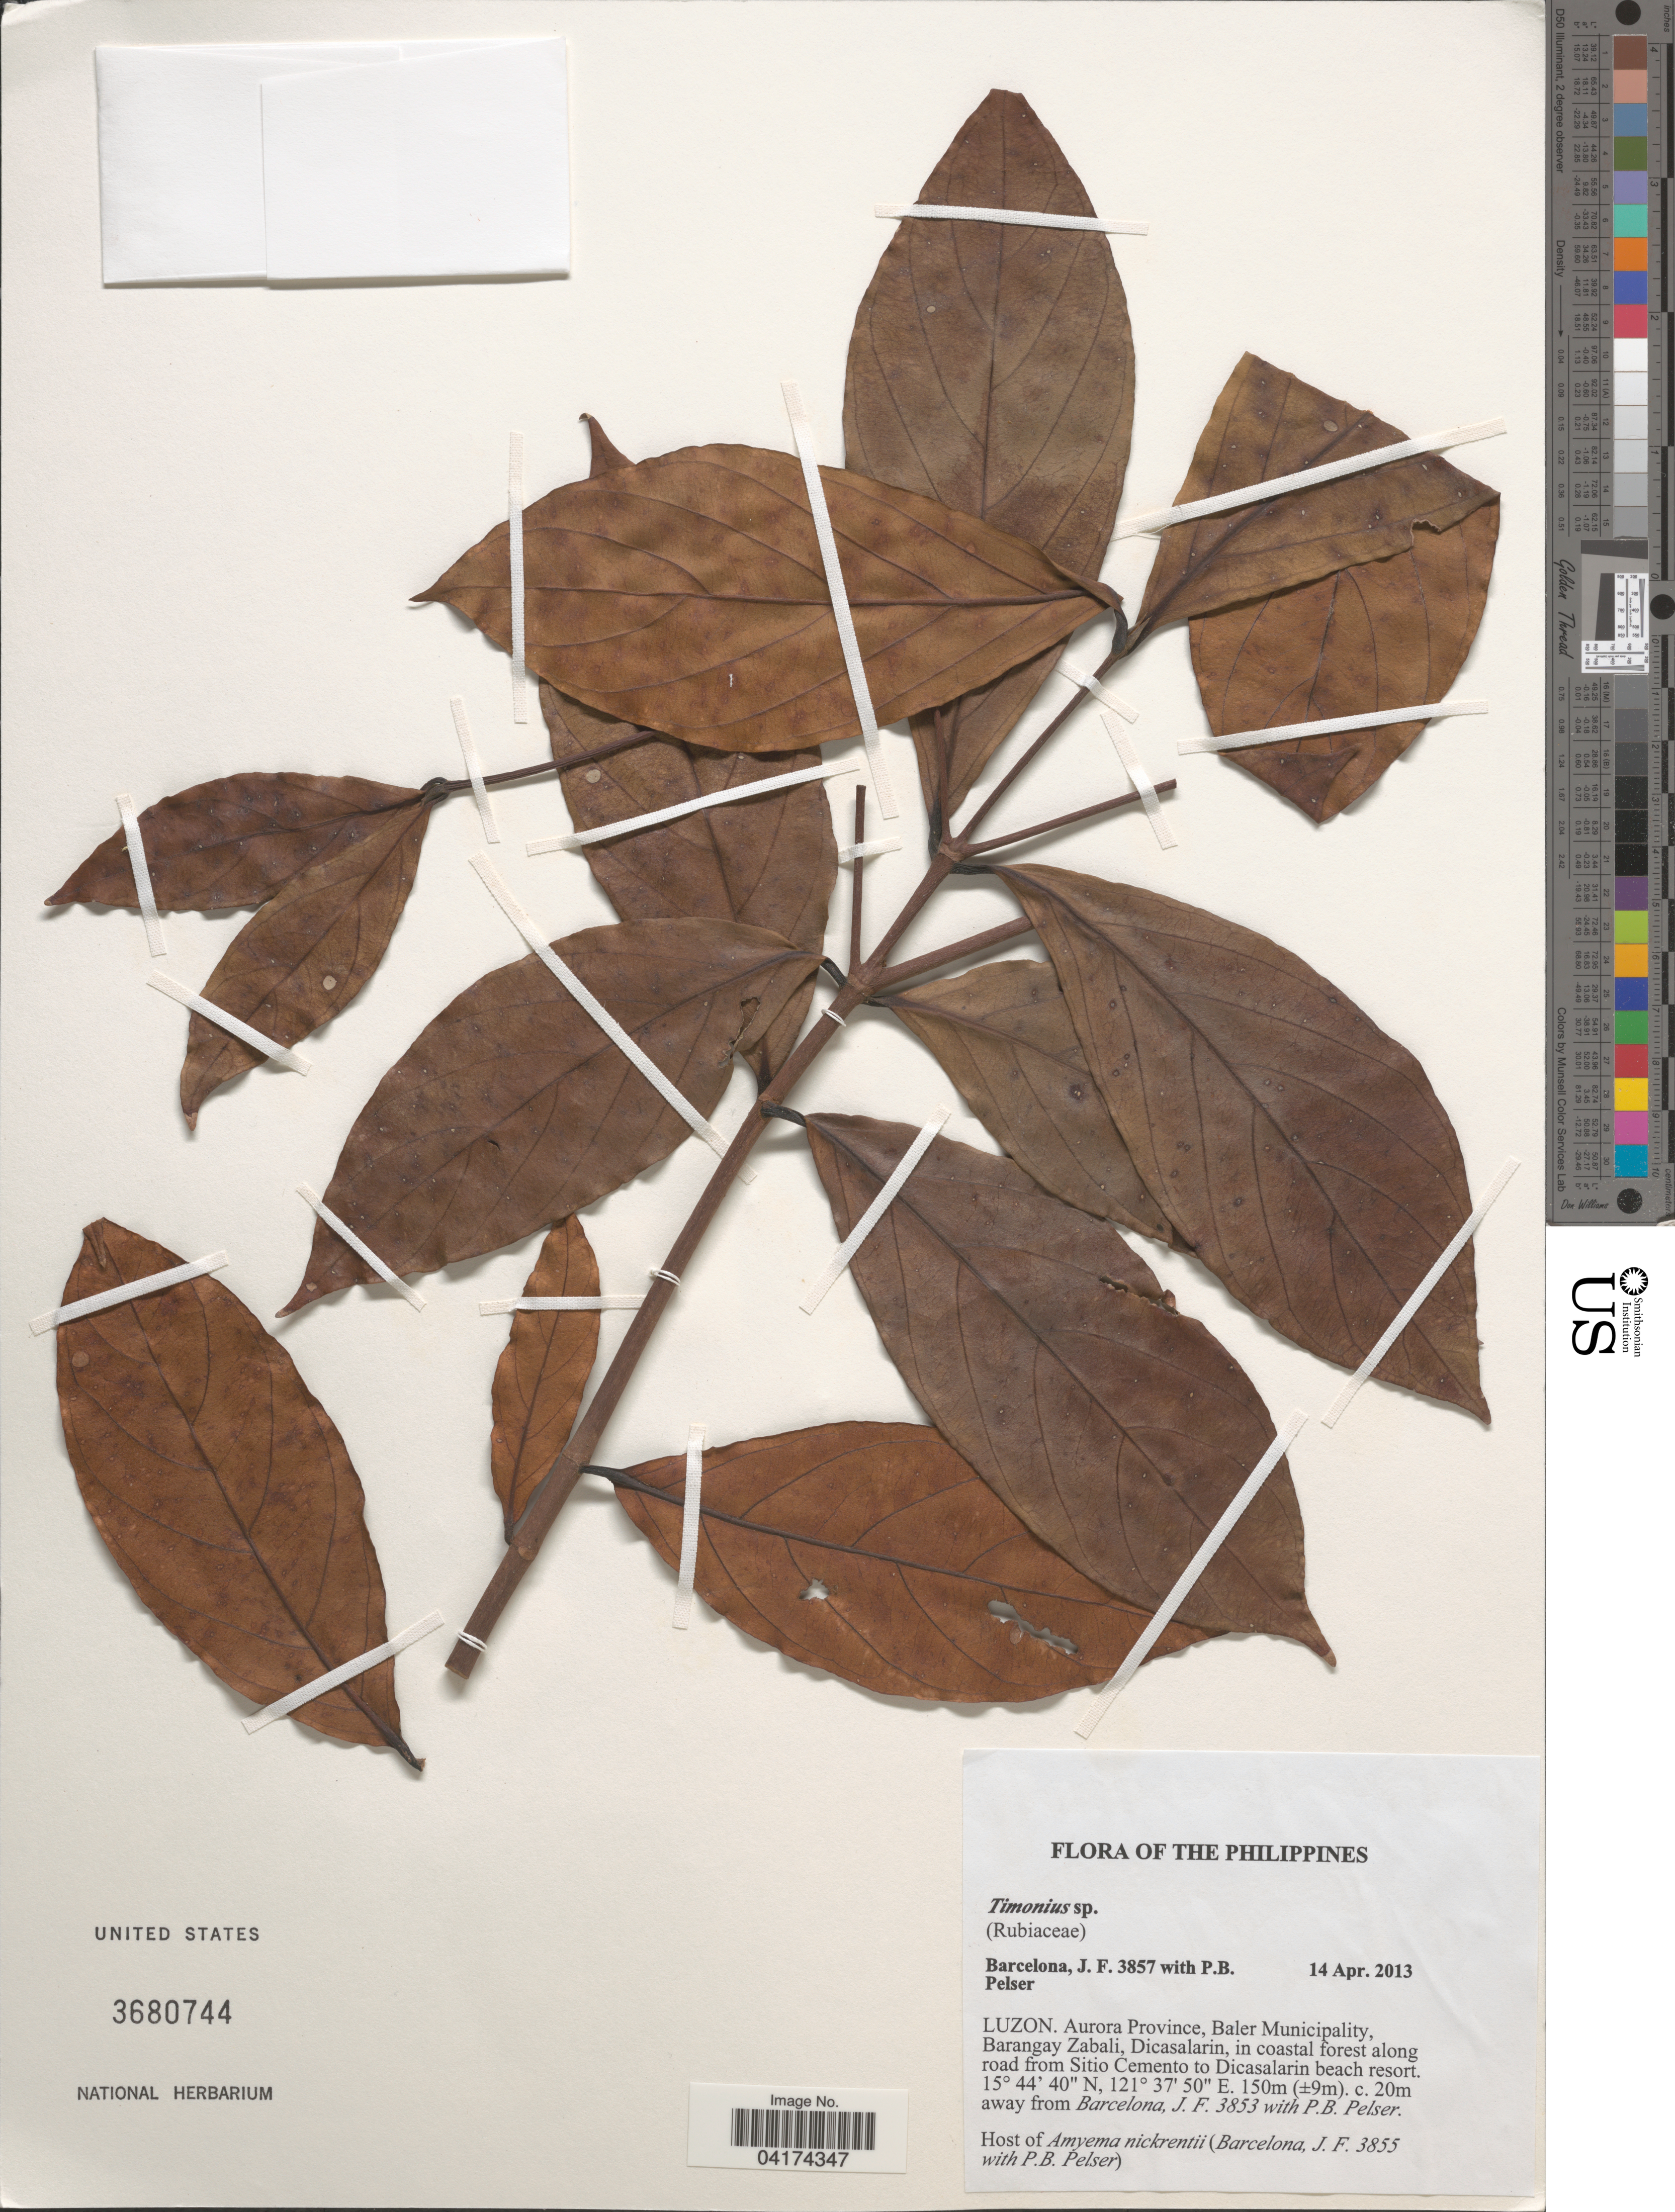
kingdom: Plantae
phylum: Tracheophyta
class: Magnoliopsida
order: Gentianales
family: Rubiaceae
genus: Timonius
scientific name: Timonius sp.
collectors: J. F. Barcelona & P. Pelser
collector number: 3857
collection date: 2013-04-14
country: Philippines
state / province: Central Luzon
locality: Luzon. Aurora Province, Baler Municipality, Barangay Zabali, Dicasalarin, in coastal forest along road from Sitio Cemento to Dicasalarin beach resort.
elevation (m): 150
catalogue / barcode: US 3680744